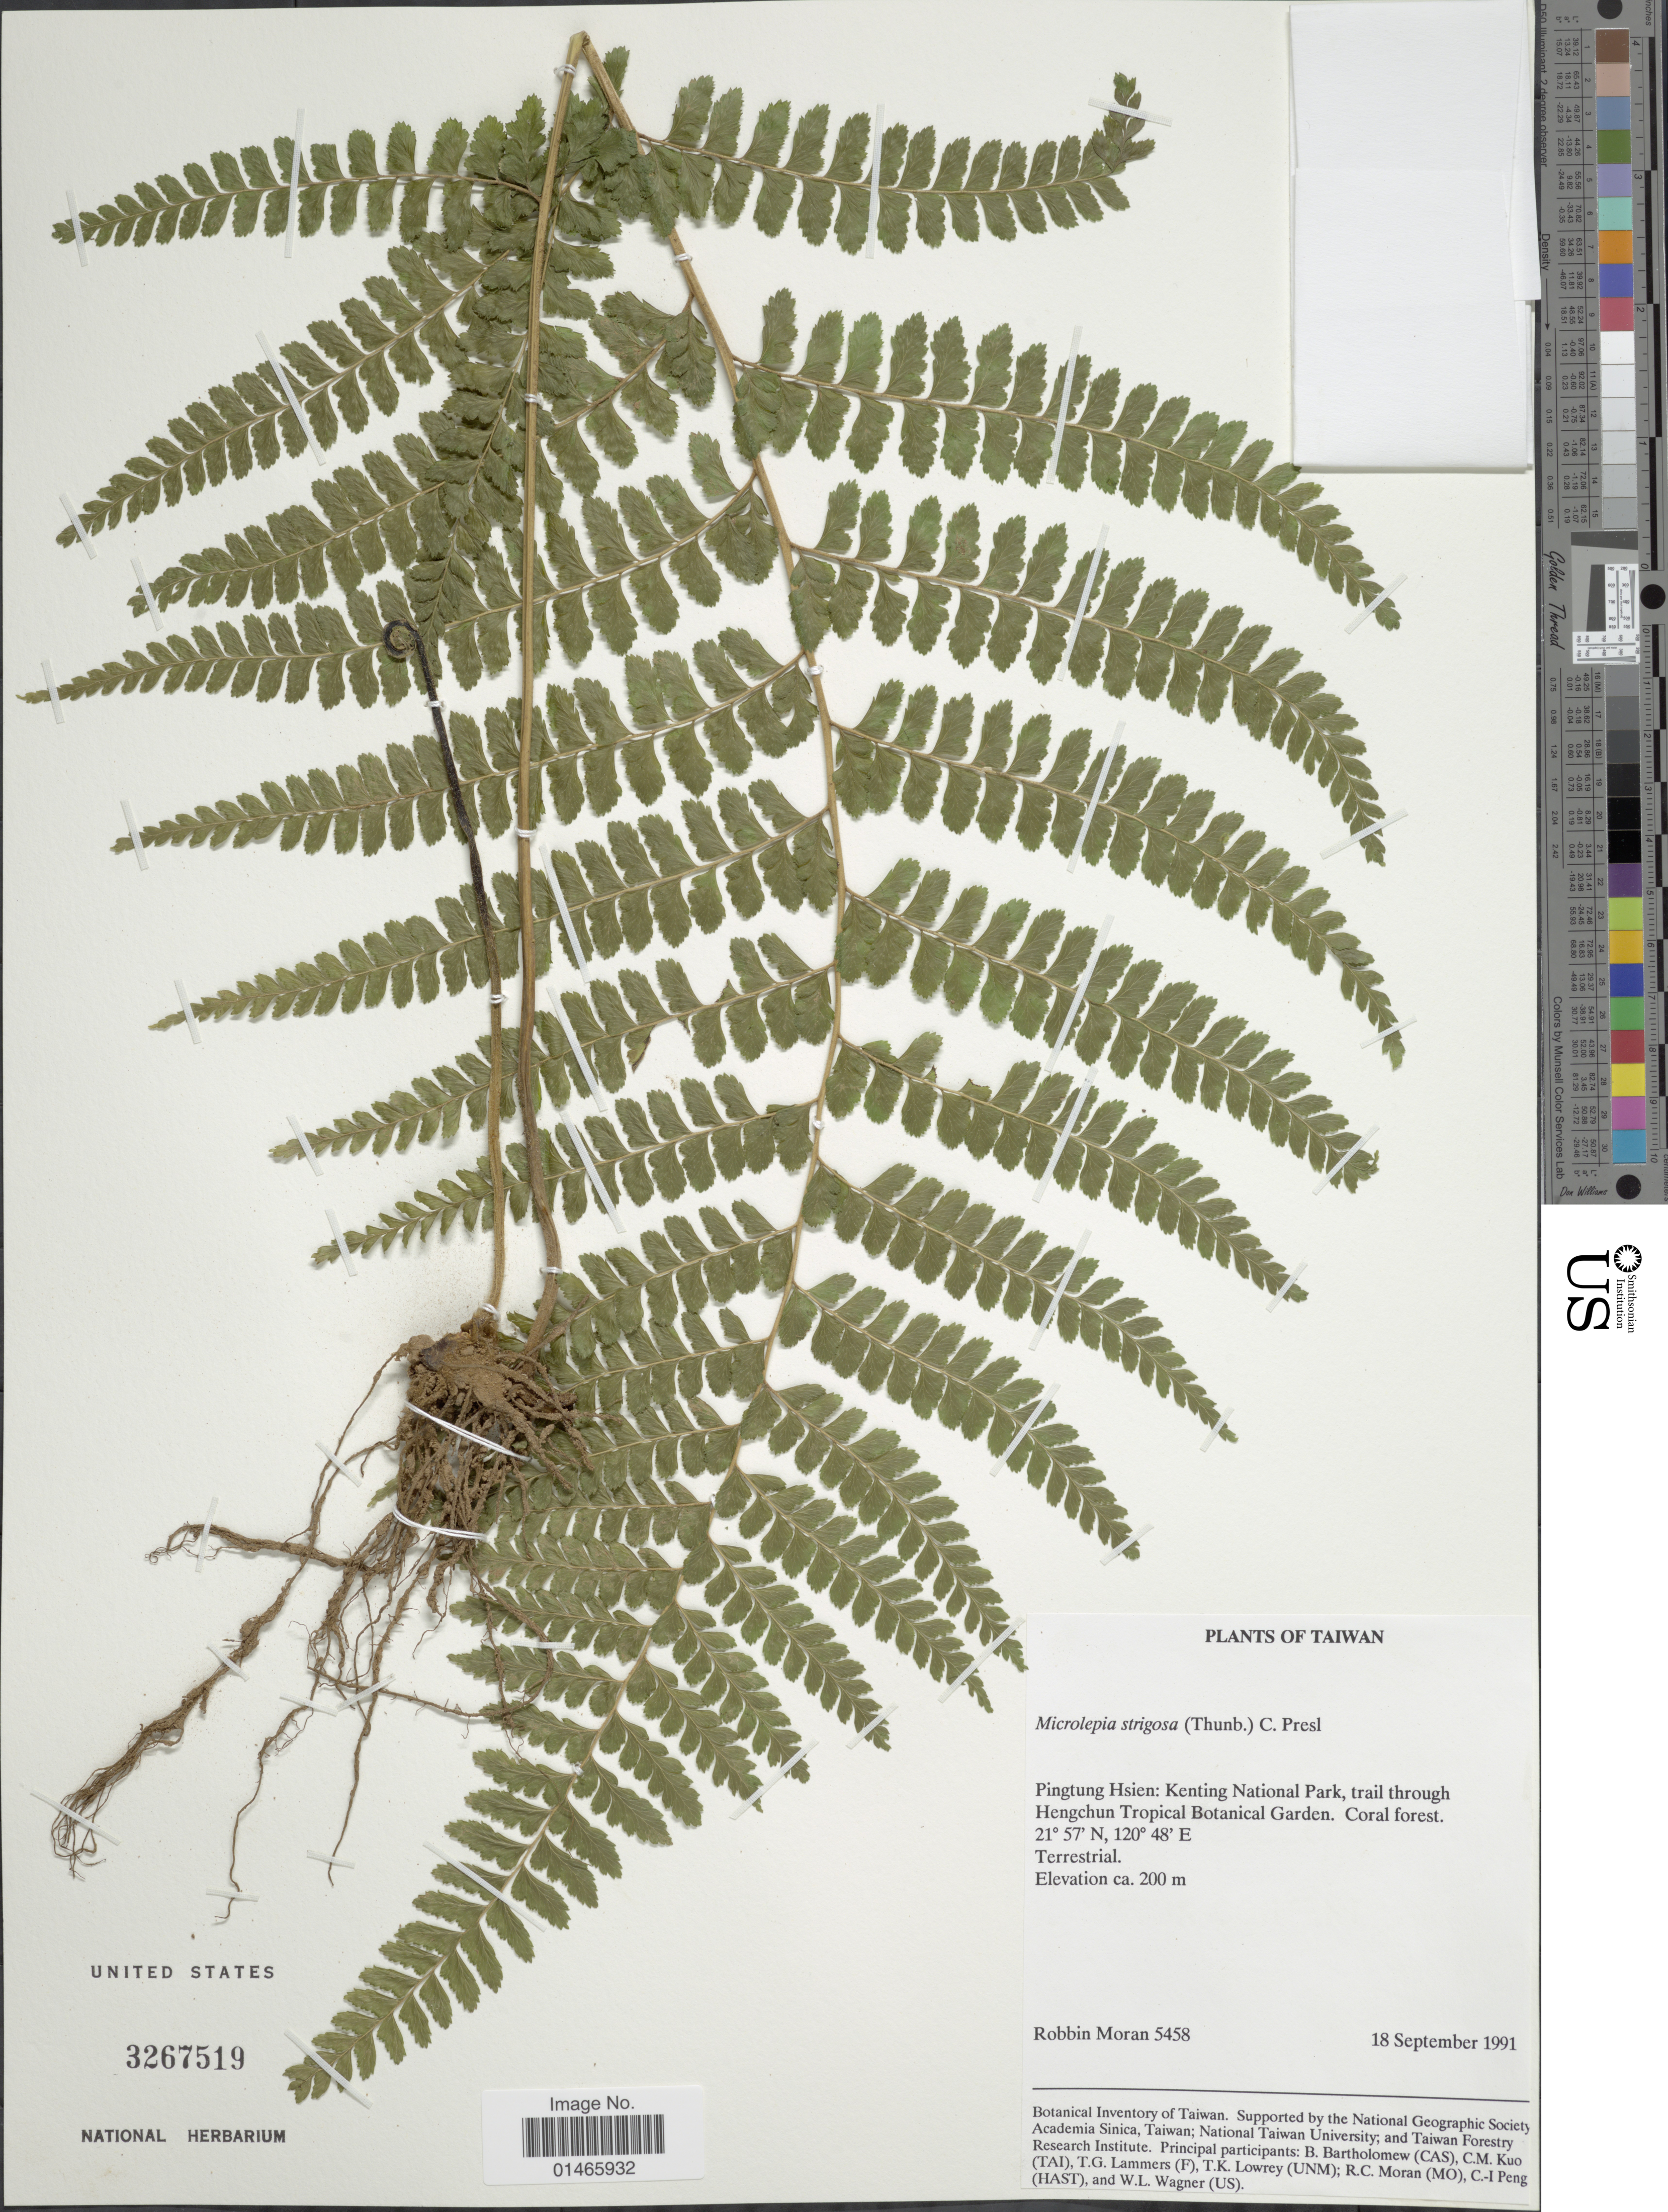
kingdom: Plantae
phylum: Tracheophyta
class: Polypodiopsida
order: Polypodiales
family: Dennstaedtiaceae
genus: Microlepia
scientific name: Microlepia strigosa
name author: (Thunb.) J. Presl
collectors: R. C. Moran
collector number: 5458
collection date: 1991-09-18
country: Taiwan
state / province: Pingtung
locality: Pingtung Hsien: Kenting National Park, trail through Hengchun Tropical Botanical Garden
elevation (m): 200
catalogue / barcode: US 3267519